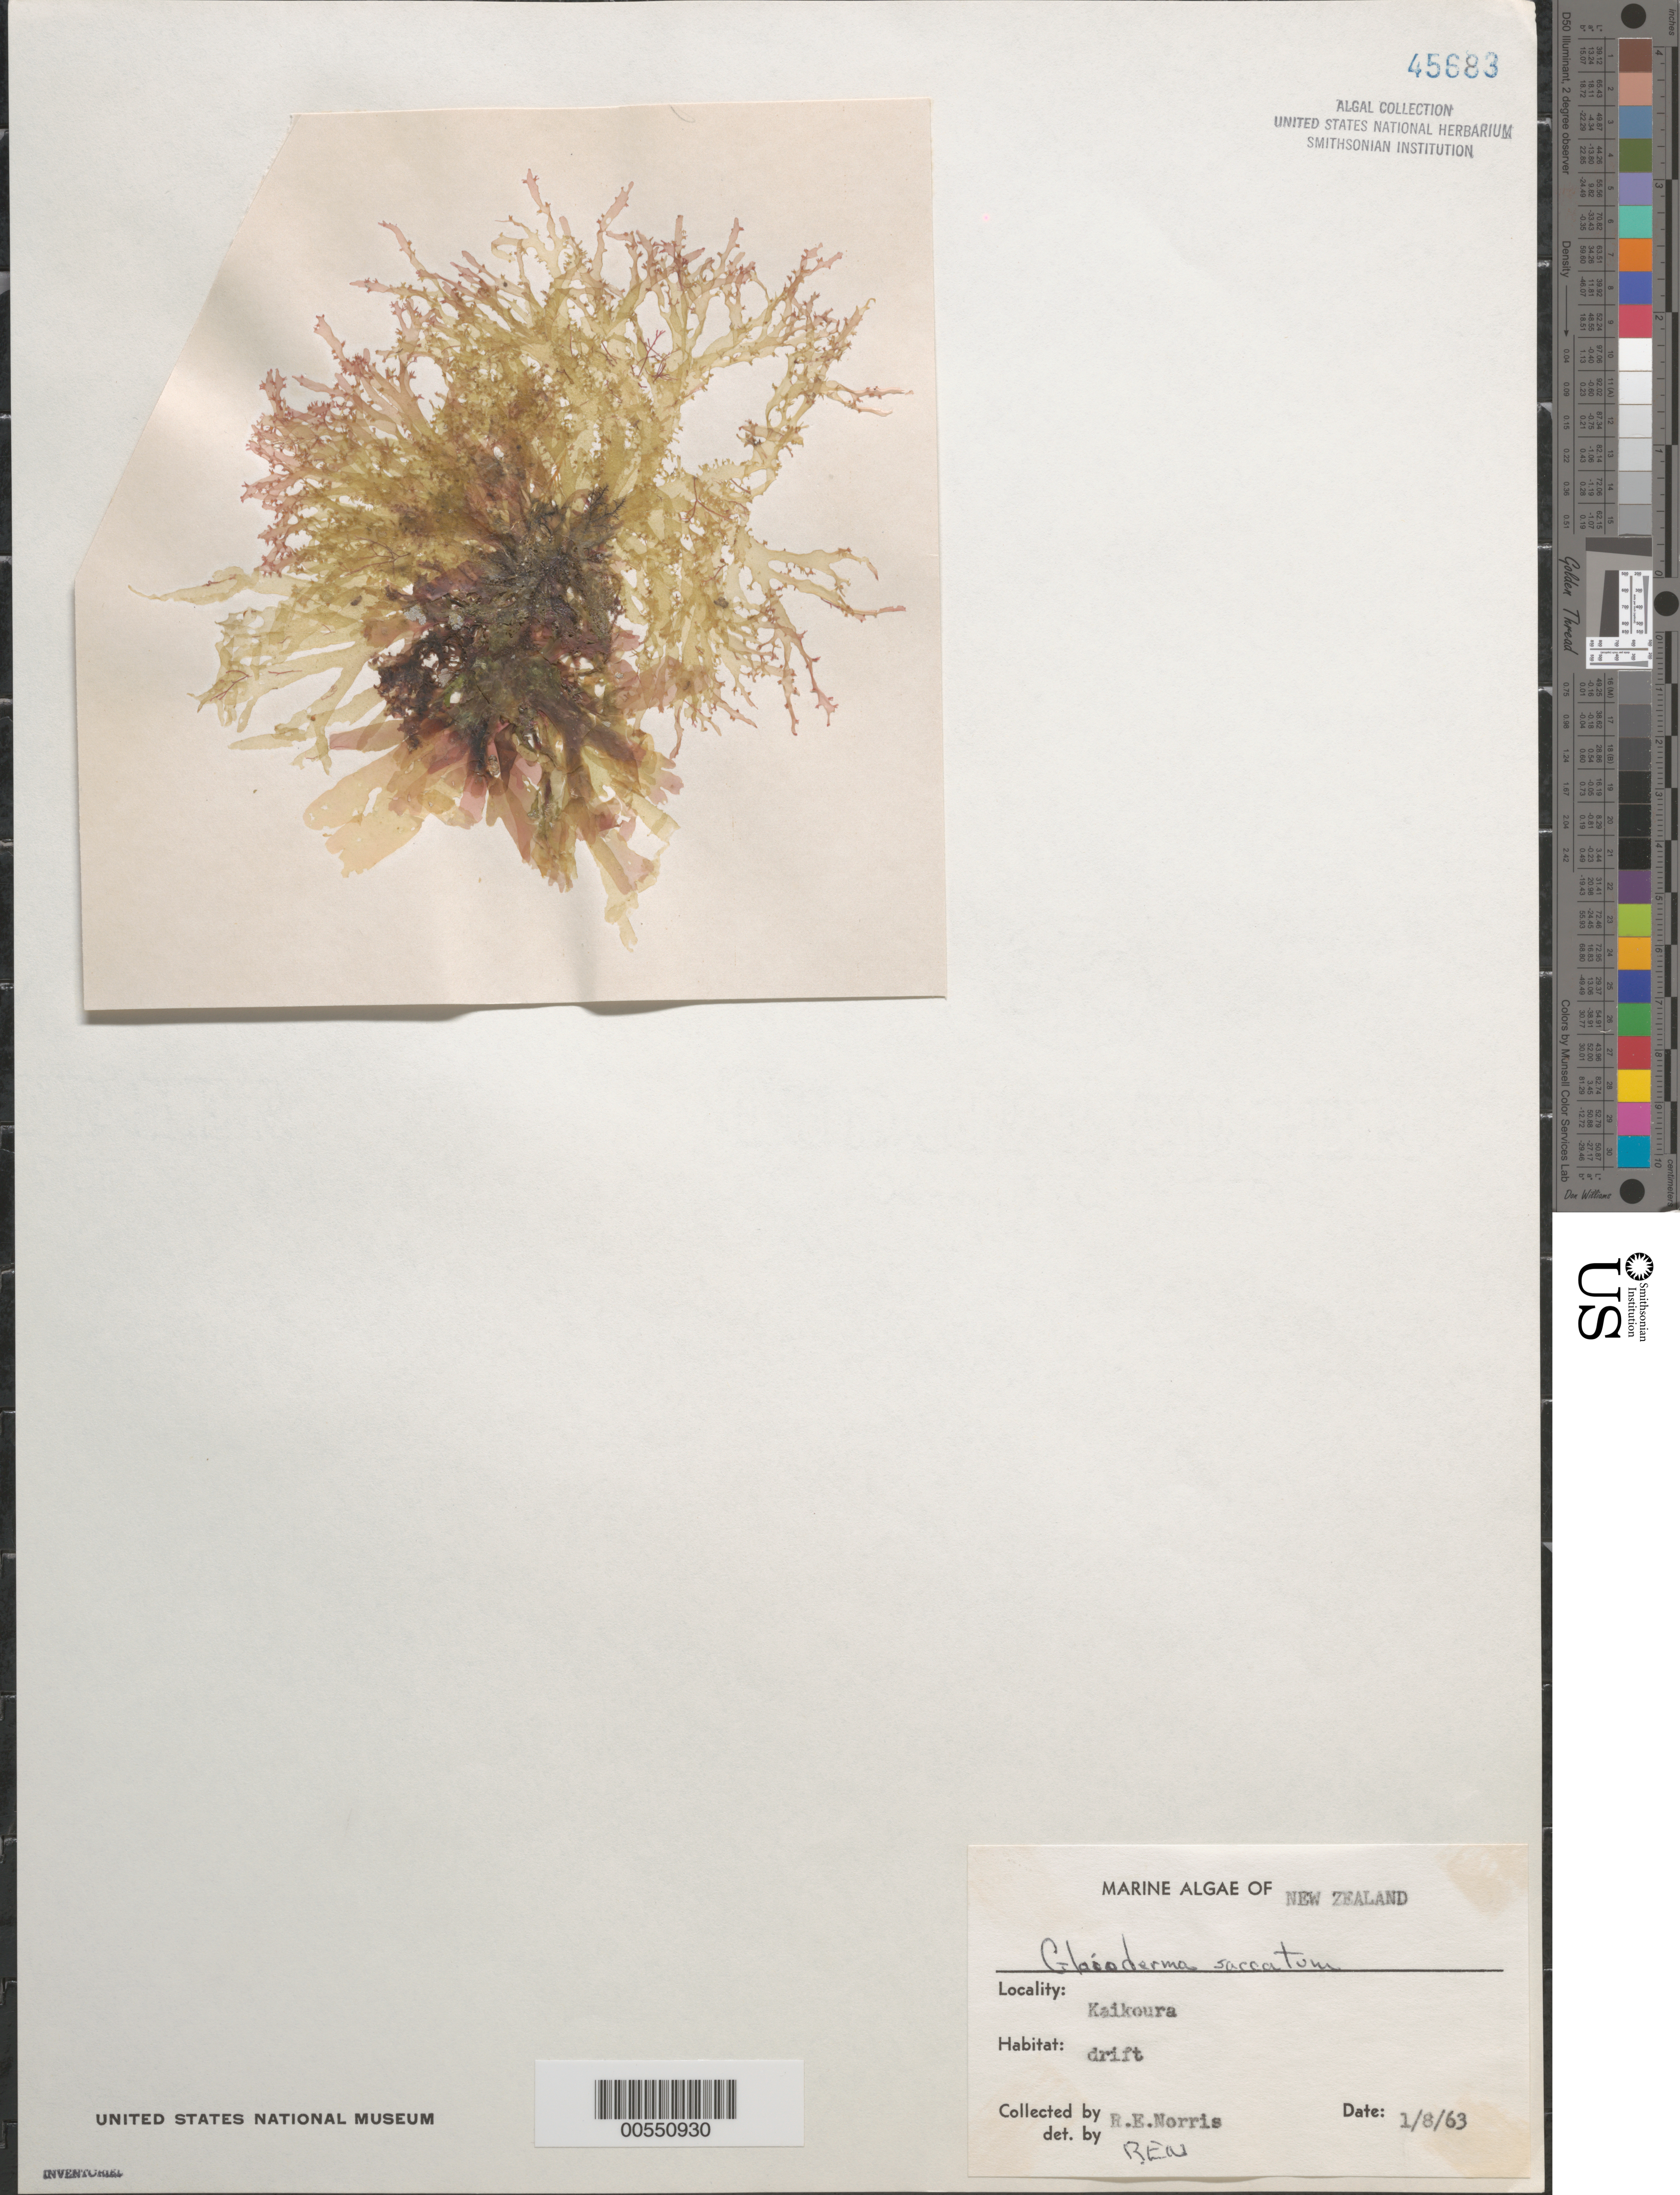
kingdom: Plantae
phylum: Rhodophyta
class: Florideophyceae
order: Rhodymeniales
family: Faucheaceae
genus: Gloiocladia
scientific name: Gloiocladia saccata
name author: (J. Agardh) R.E. Norris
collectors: R. E. Norris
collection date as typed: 08 Jan 1963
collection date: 1963-01-08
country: New Zealand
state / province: Canterbury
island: South Island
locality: Kaikoura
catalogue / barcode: US 45683